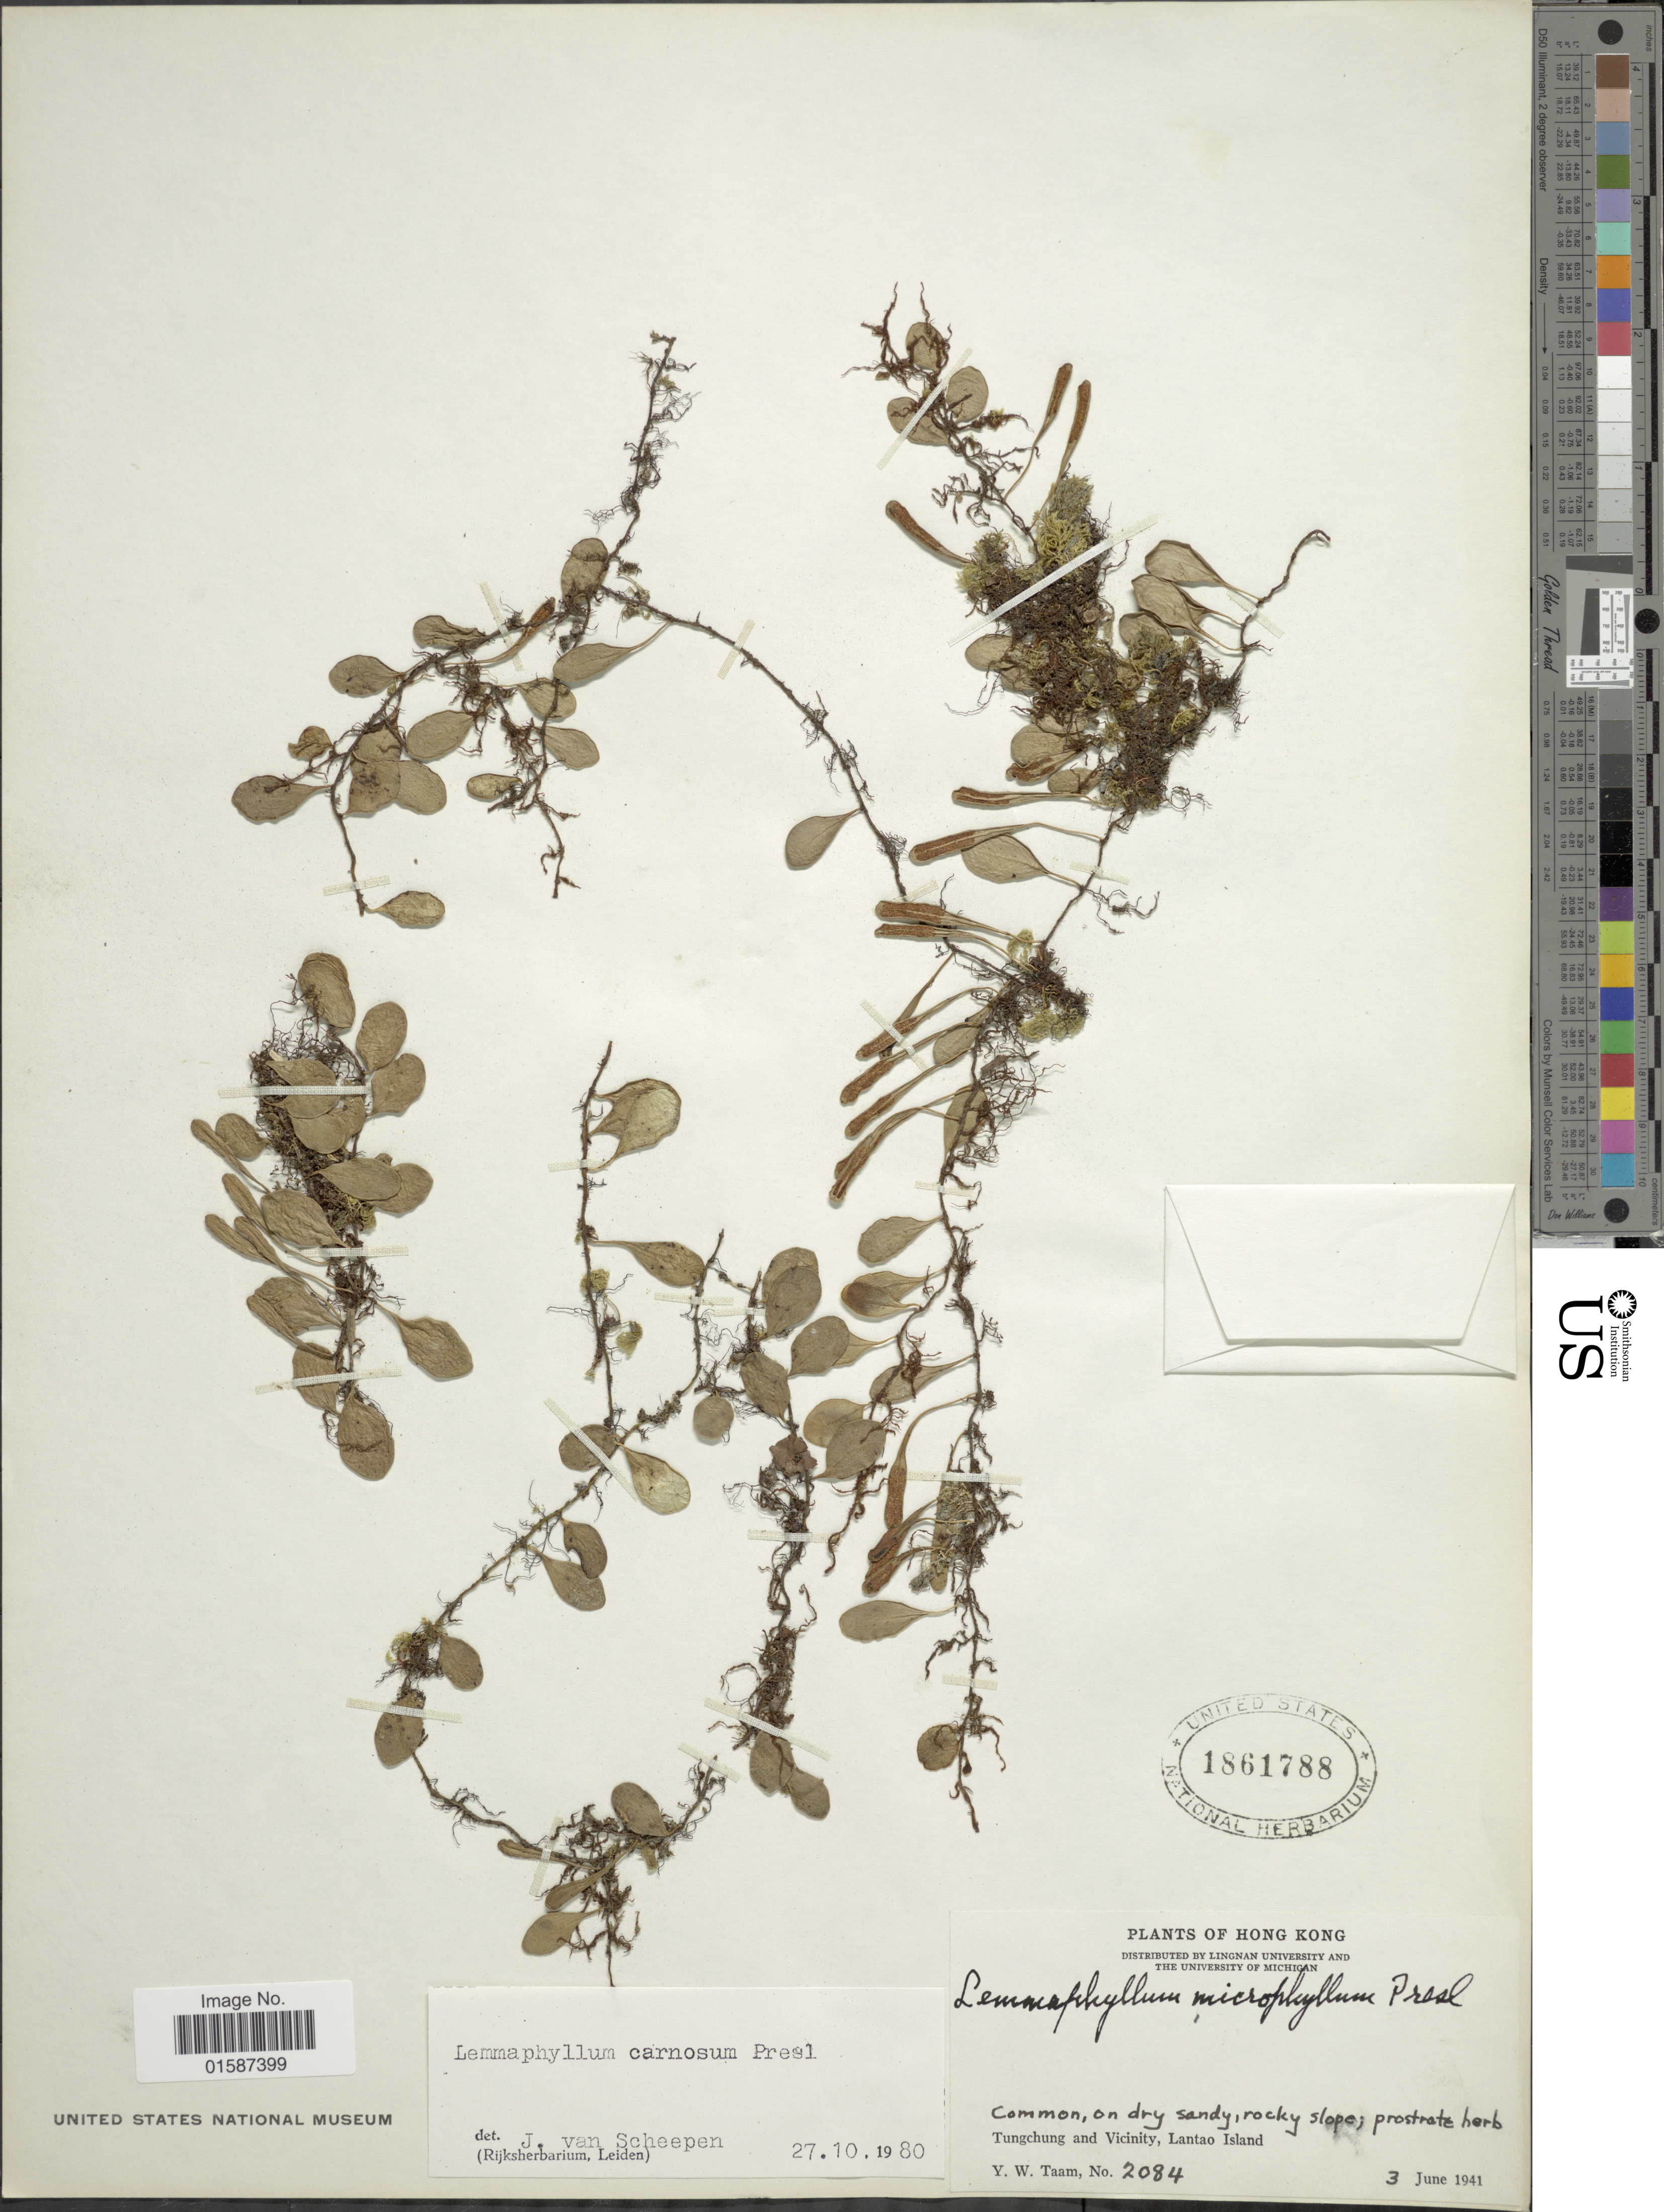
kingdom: Plantae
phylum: Tracheophyta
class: Polypodiopsida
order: Polypodiales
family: Polypodiaceae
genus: Lemmaphyllum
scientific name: Lemmaphyllum microphyllum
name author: C. Presl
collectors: Y. W. Taam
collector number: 2084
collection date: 1941-06-03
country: China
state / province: Hong Kong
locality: Hong Kong, Tungchung and vicinity, Lantao Island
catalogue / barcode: US 1861788